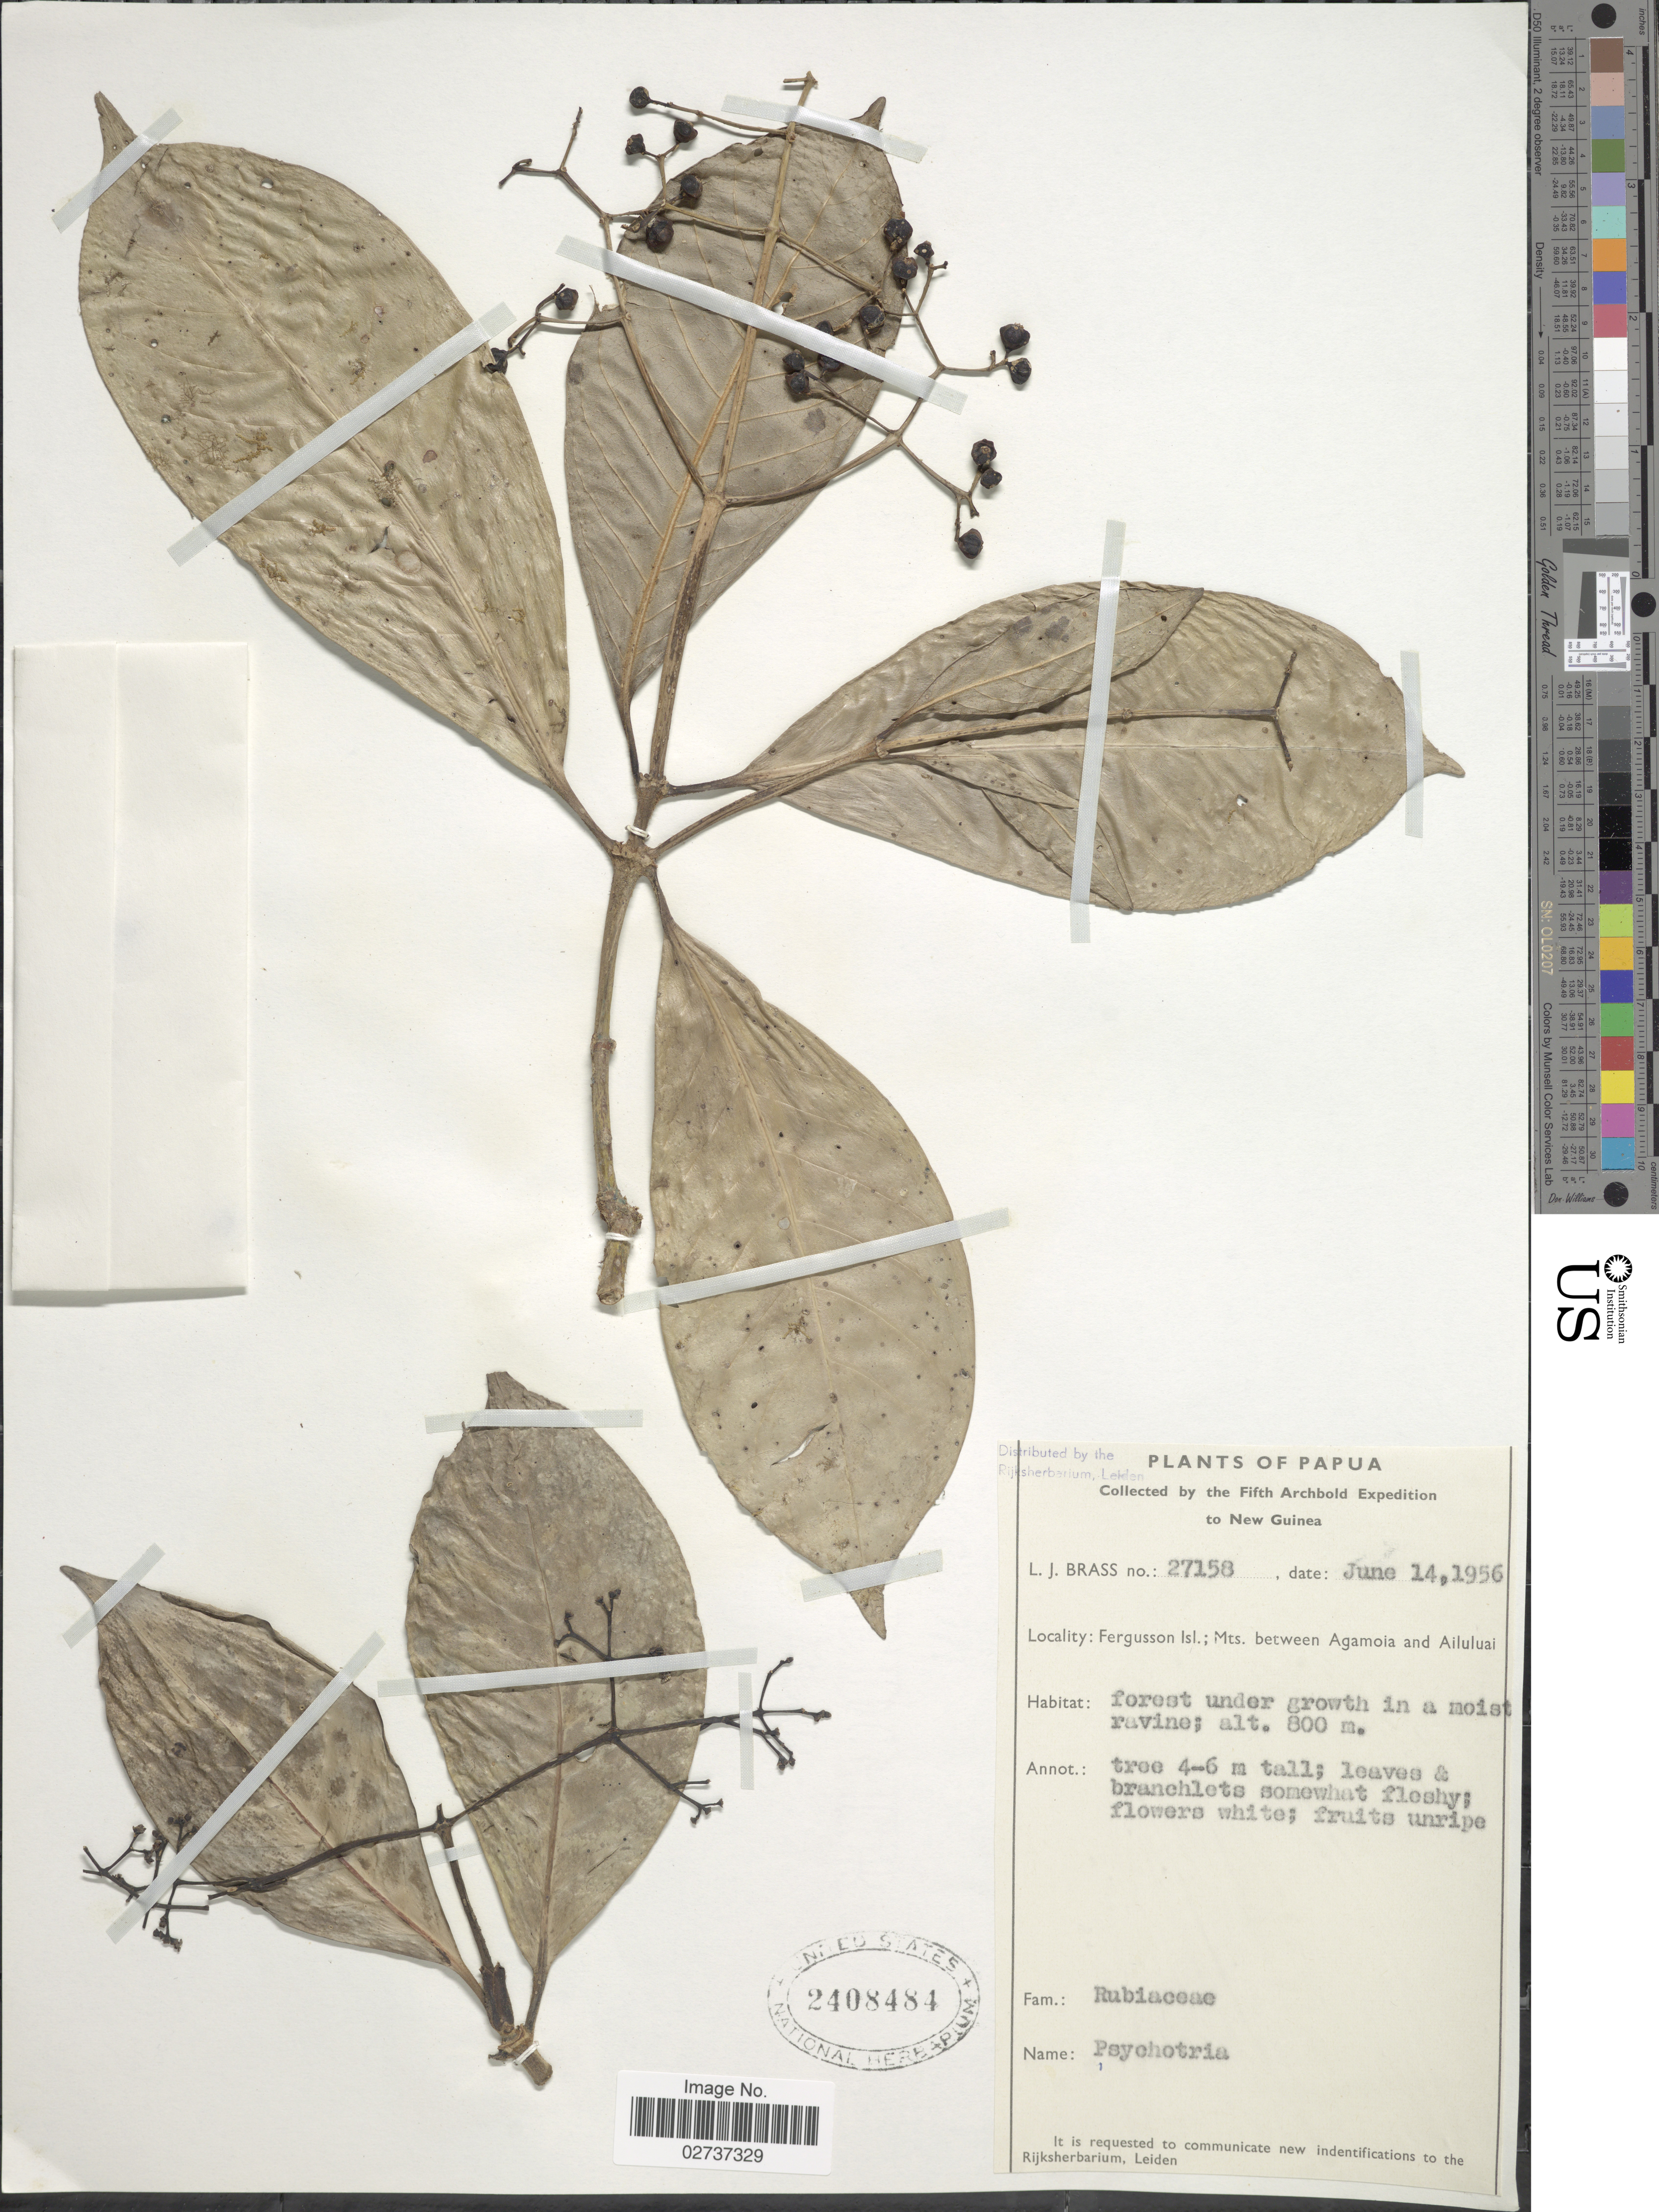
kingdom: Plantae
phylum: Tracheophyta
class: Magnoliopsida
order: Gentianales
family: Rubiaceae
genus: Psychotria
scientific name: Psychotria sp.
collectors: L. J. Brass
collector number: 27158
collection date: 1956-06-14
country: Papua New Guinea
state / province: Milne Bay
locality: Papua. Fergusson Isl., Mts. between Agamoia and Ailuluai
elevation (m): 800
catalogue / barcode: US 2408484